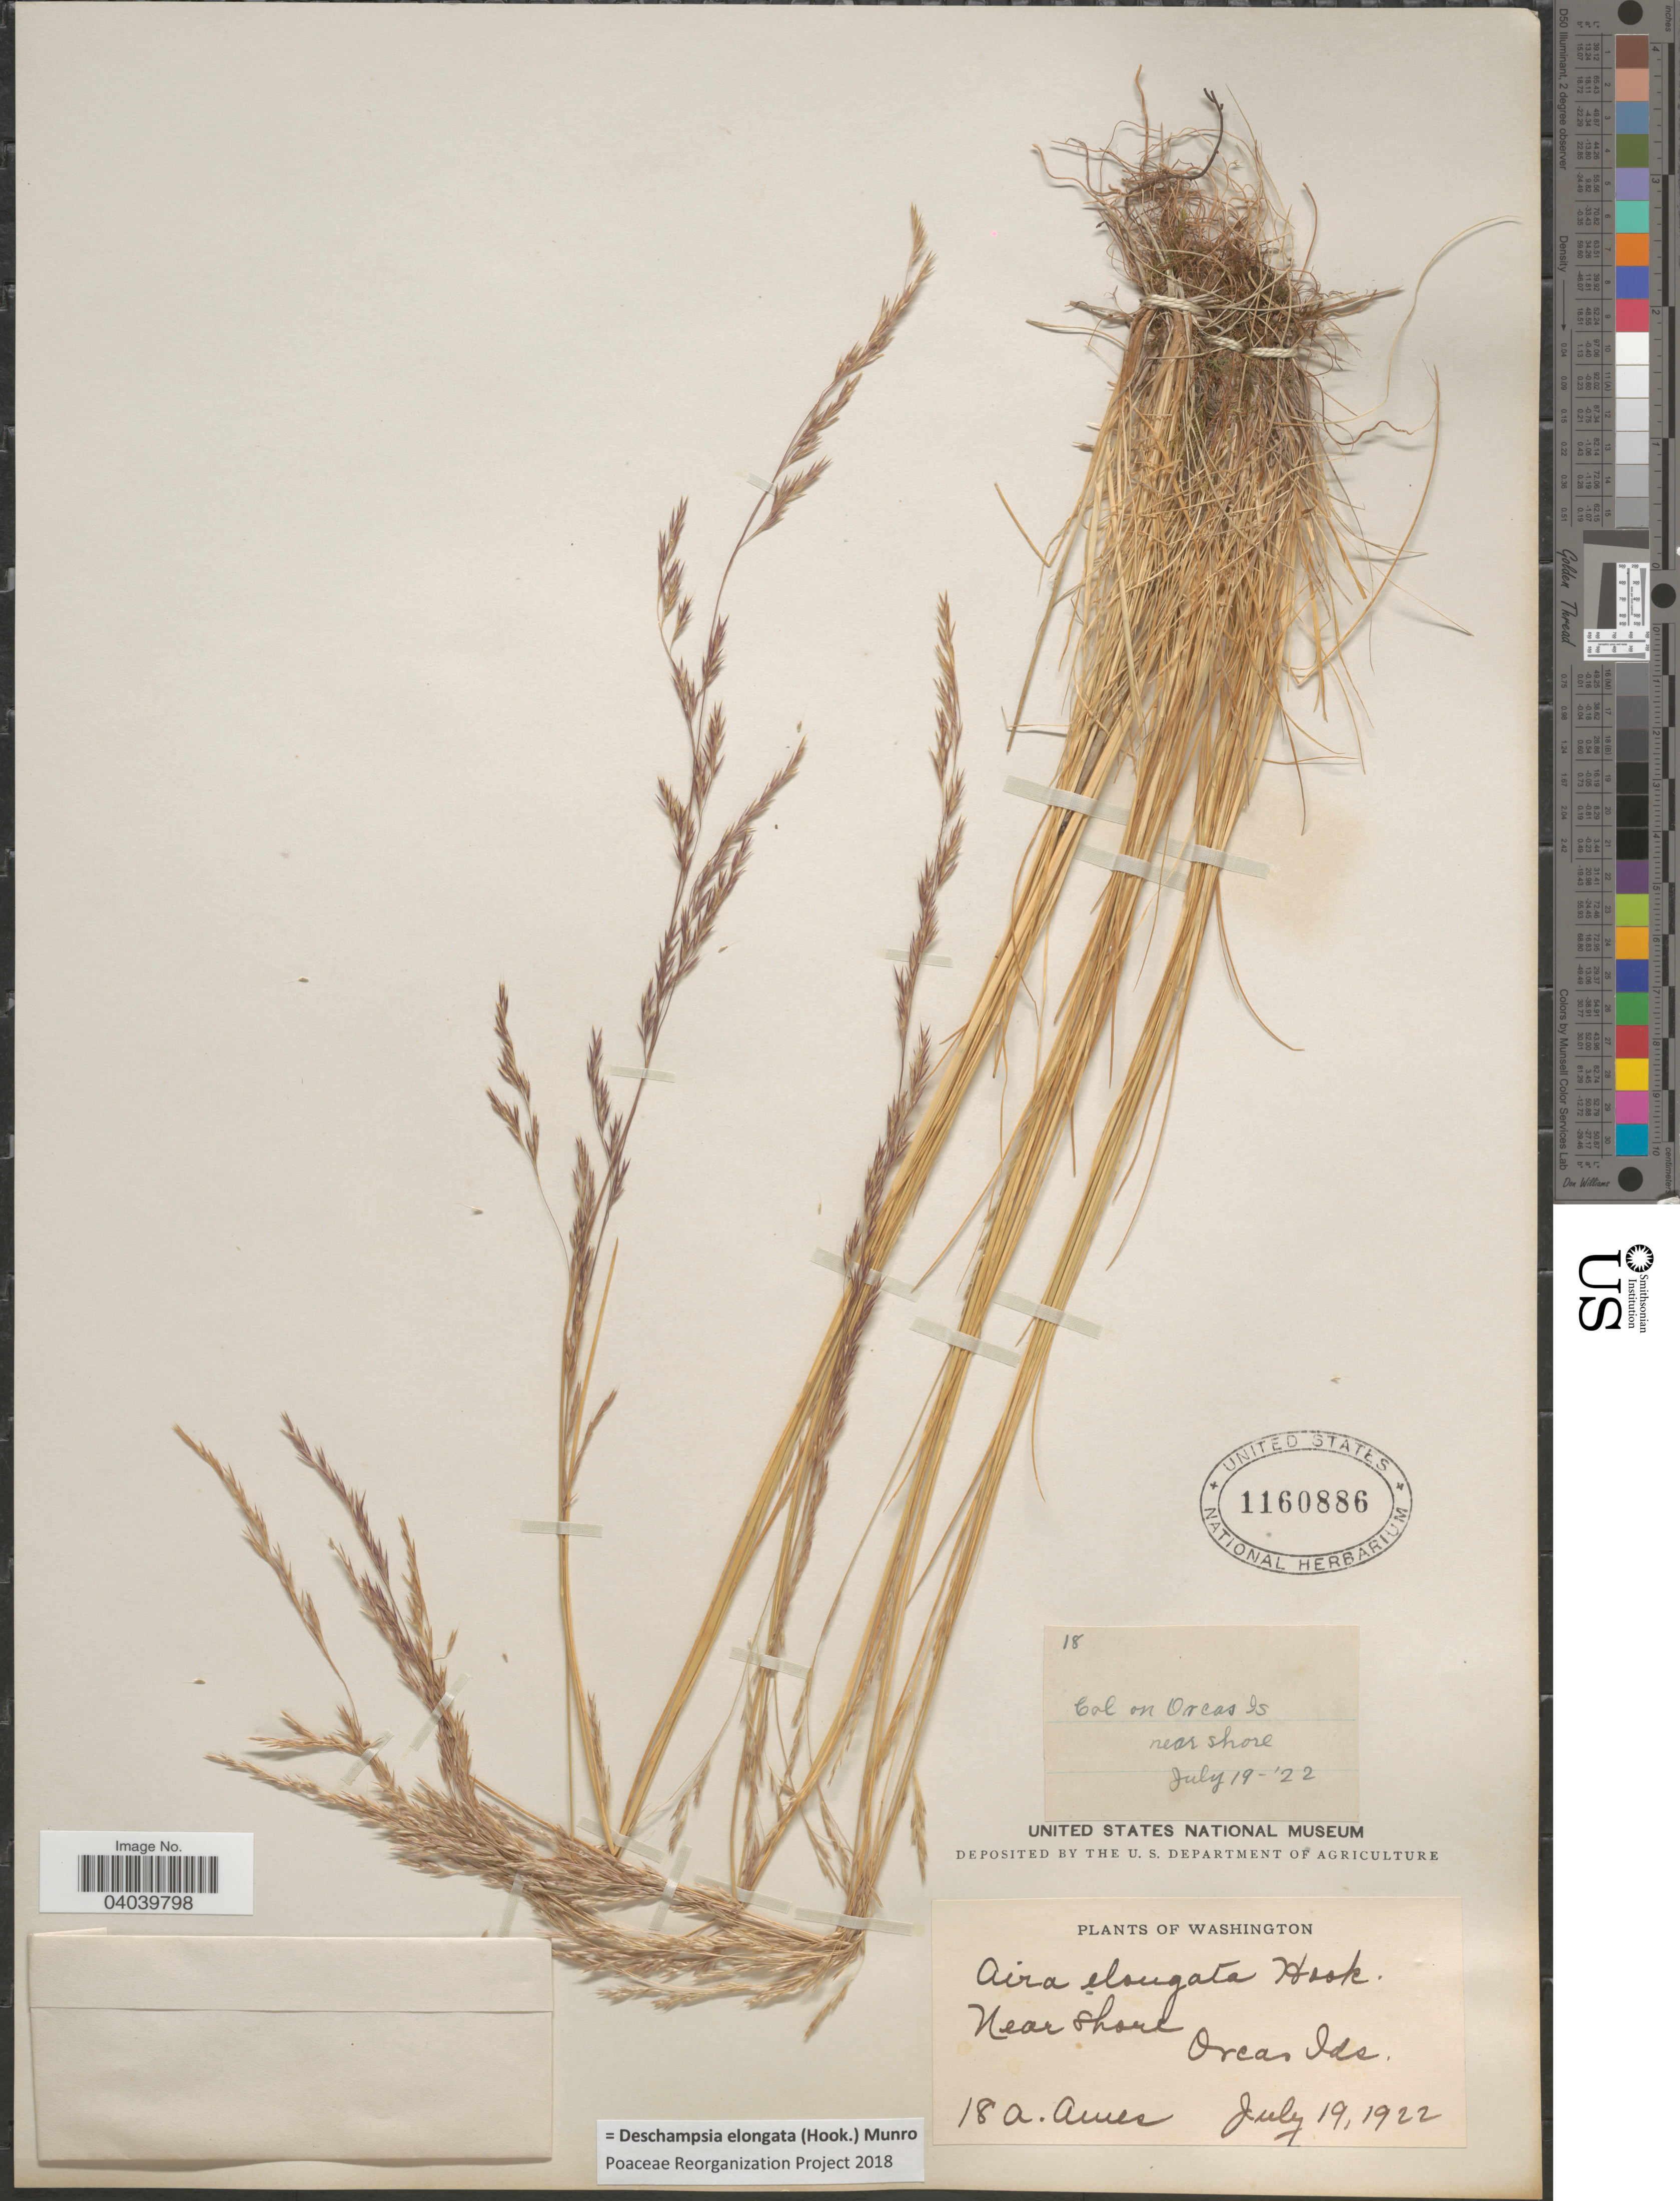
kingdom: Plantae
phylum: Tracheophyta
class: Liliopsida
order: Poales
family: Poaceae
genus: Deschampsia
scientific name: Deschampsia elongata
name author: (Hook.) Munro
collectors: A. Ames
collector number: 18a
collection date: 1922-07-19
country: United States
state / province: Washington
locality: Near shore Orcas Ids.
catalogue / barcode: US 1160886